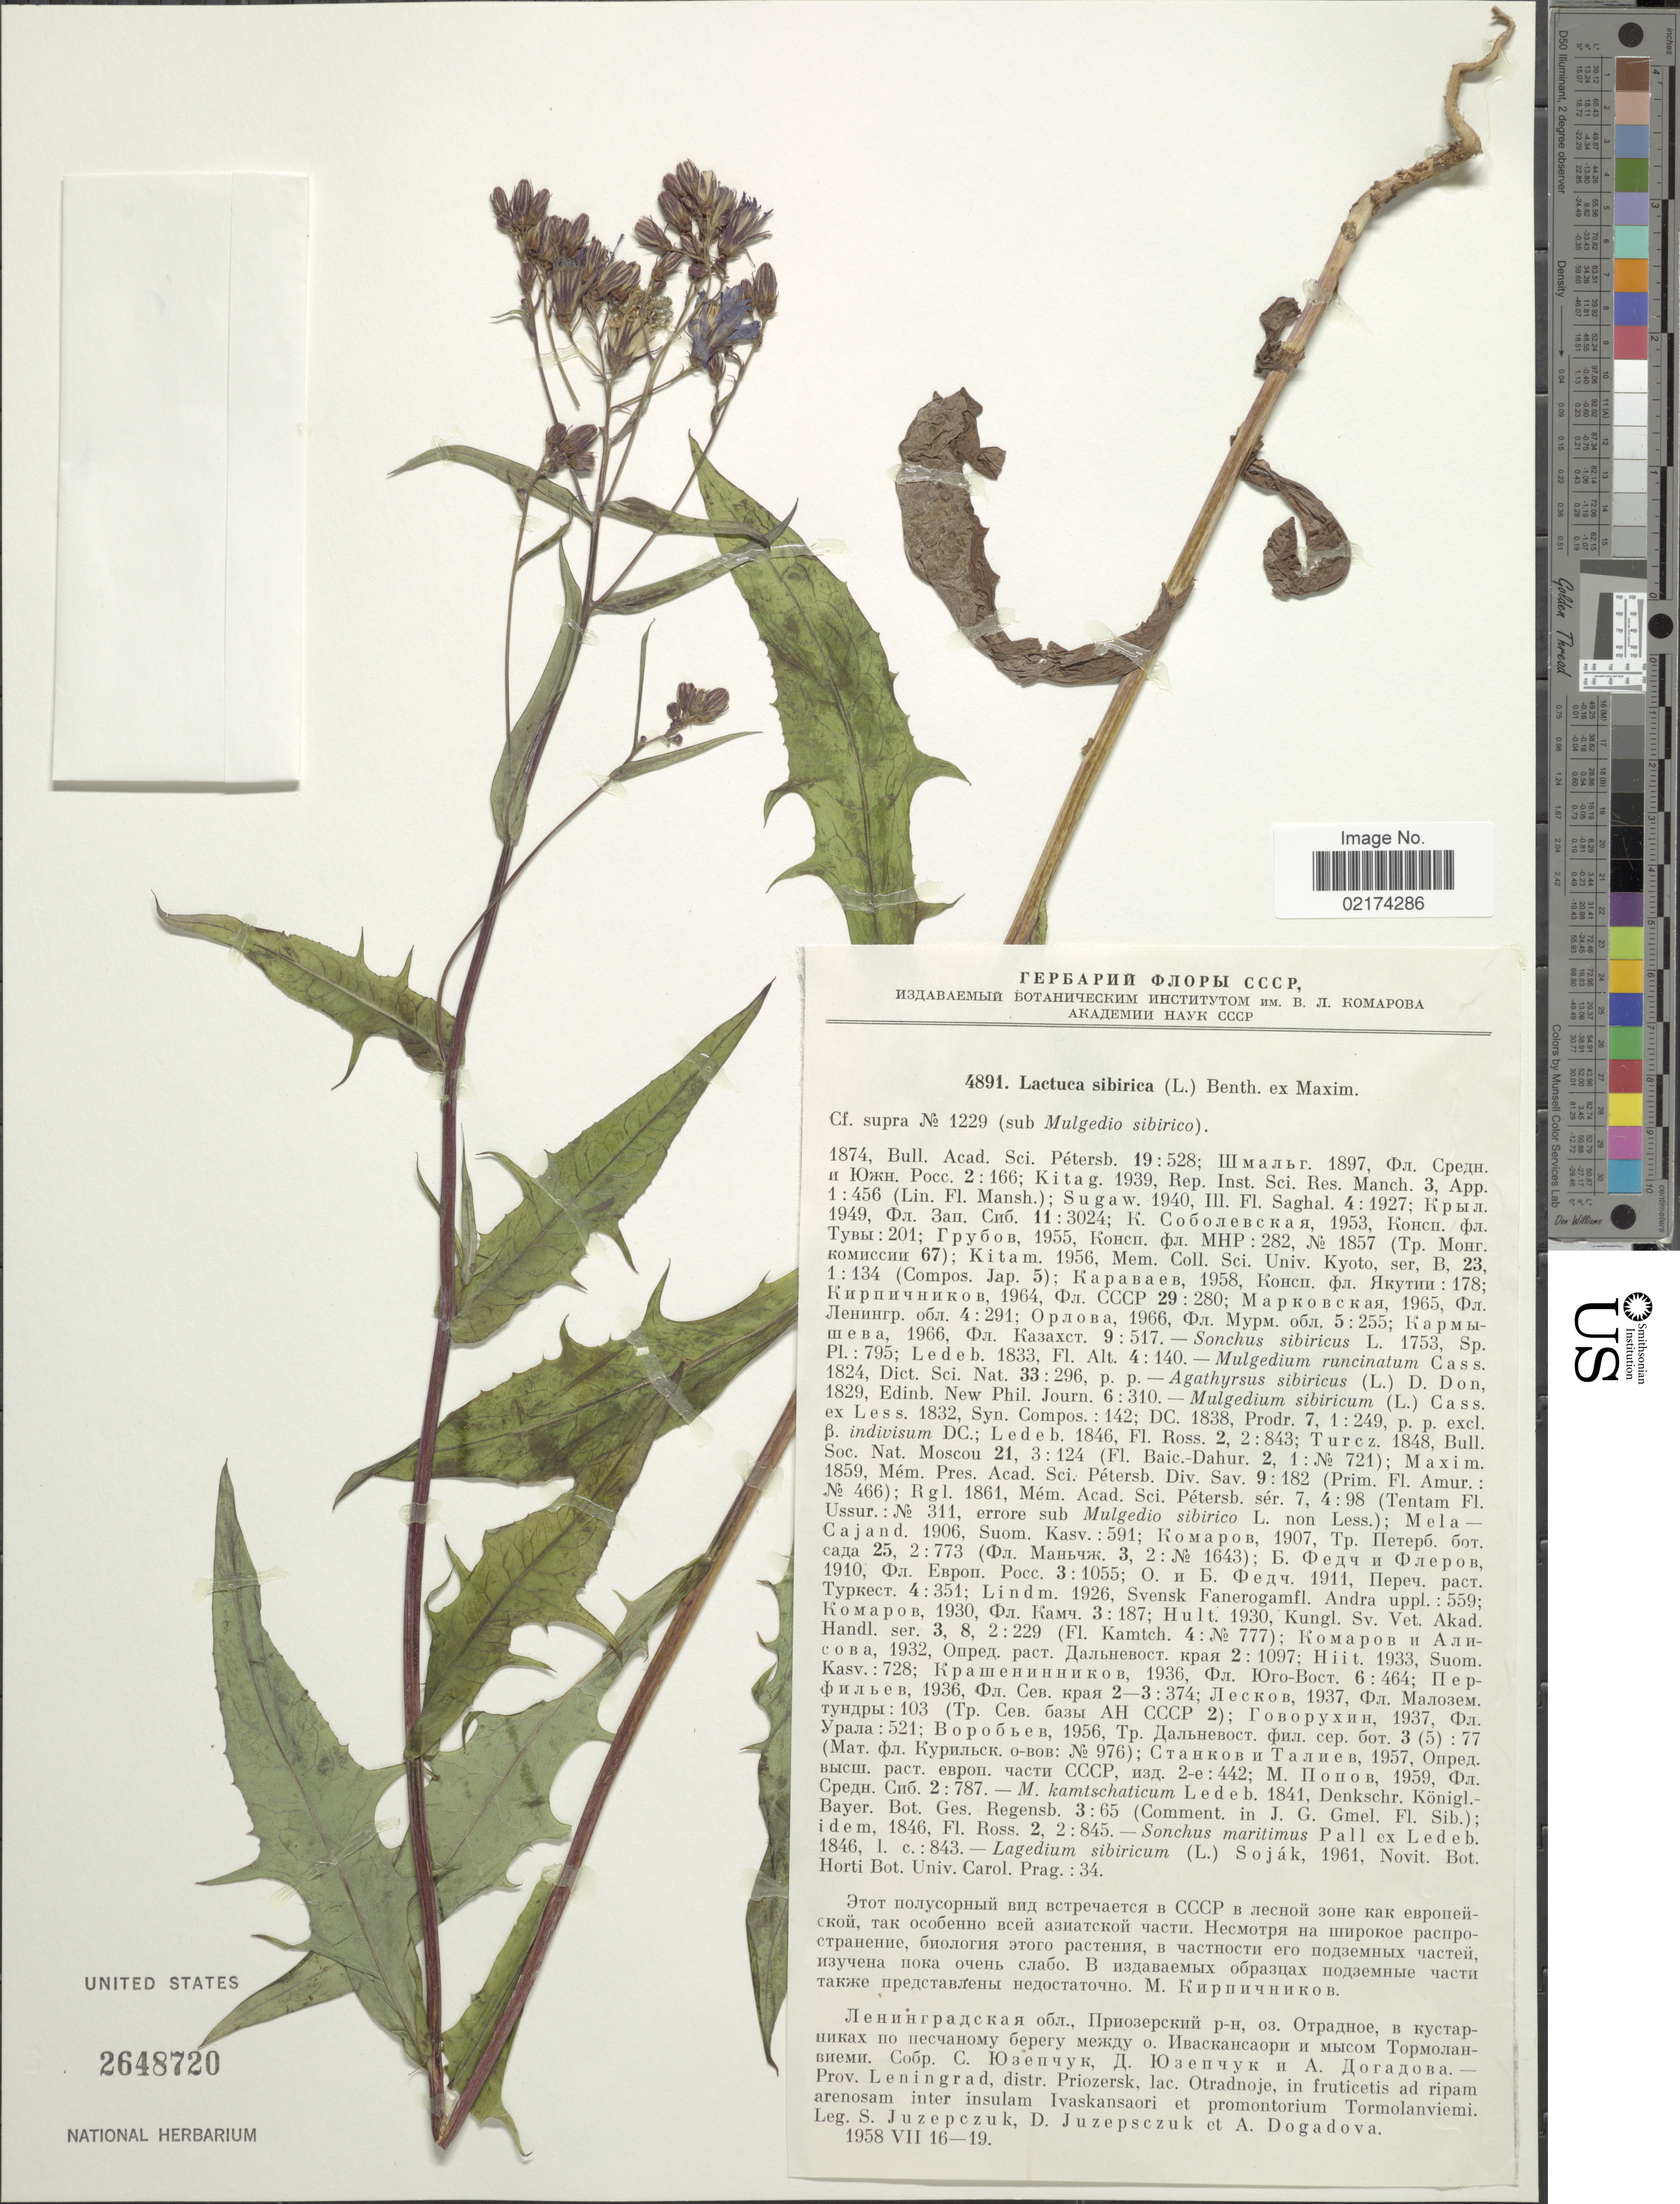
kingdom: Plantae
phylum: Tracheophyta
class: Magnoliopsida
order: Asterales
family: Asteraceae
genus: Lactuca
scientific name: Lactuca sibirica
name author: (L.) Maxim.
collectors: S. V. Juzepczuk, D. Juzepczuk & A. Dogadova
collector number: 4891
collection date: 1958-07-16/1958-07-19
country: Russian Federation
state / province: St. Petersburg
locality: Prov. Leningrad, distr. Priozersk, lac. Otradnoje, inter insulam Ivaskansaori et promontorium Tormolanviemi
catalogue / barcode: US 2648720